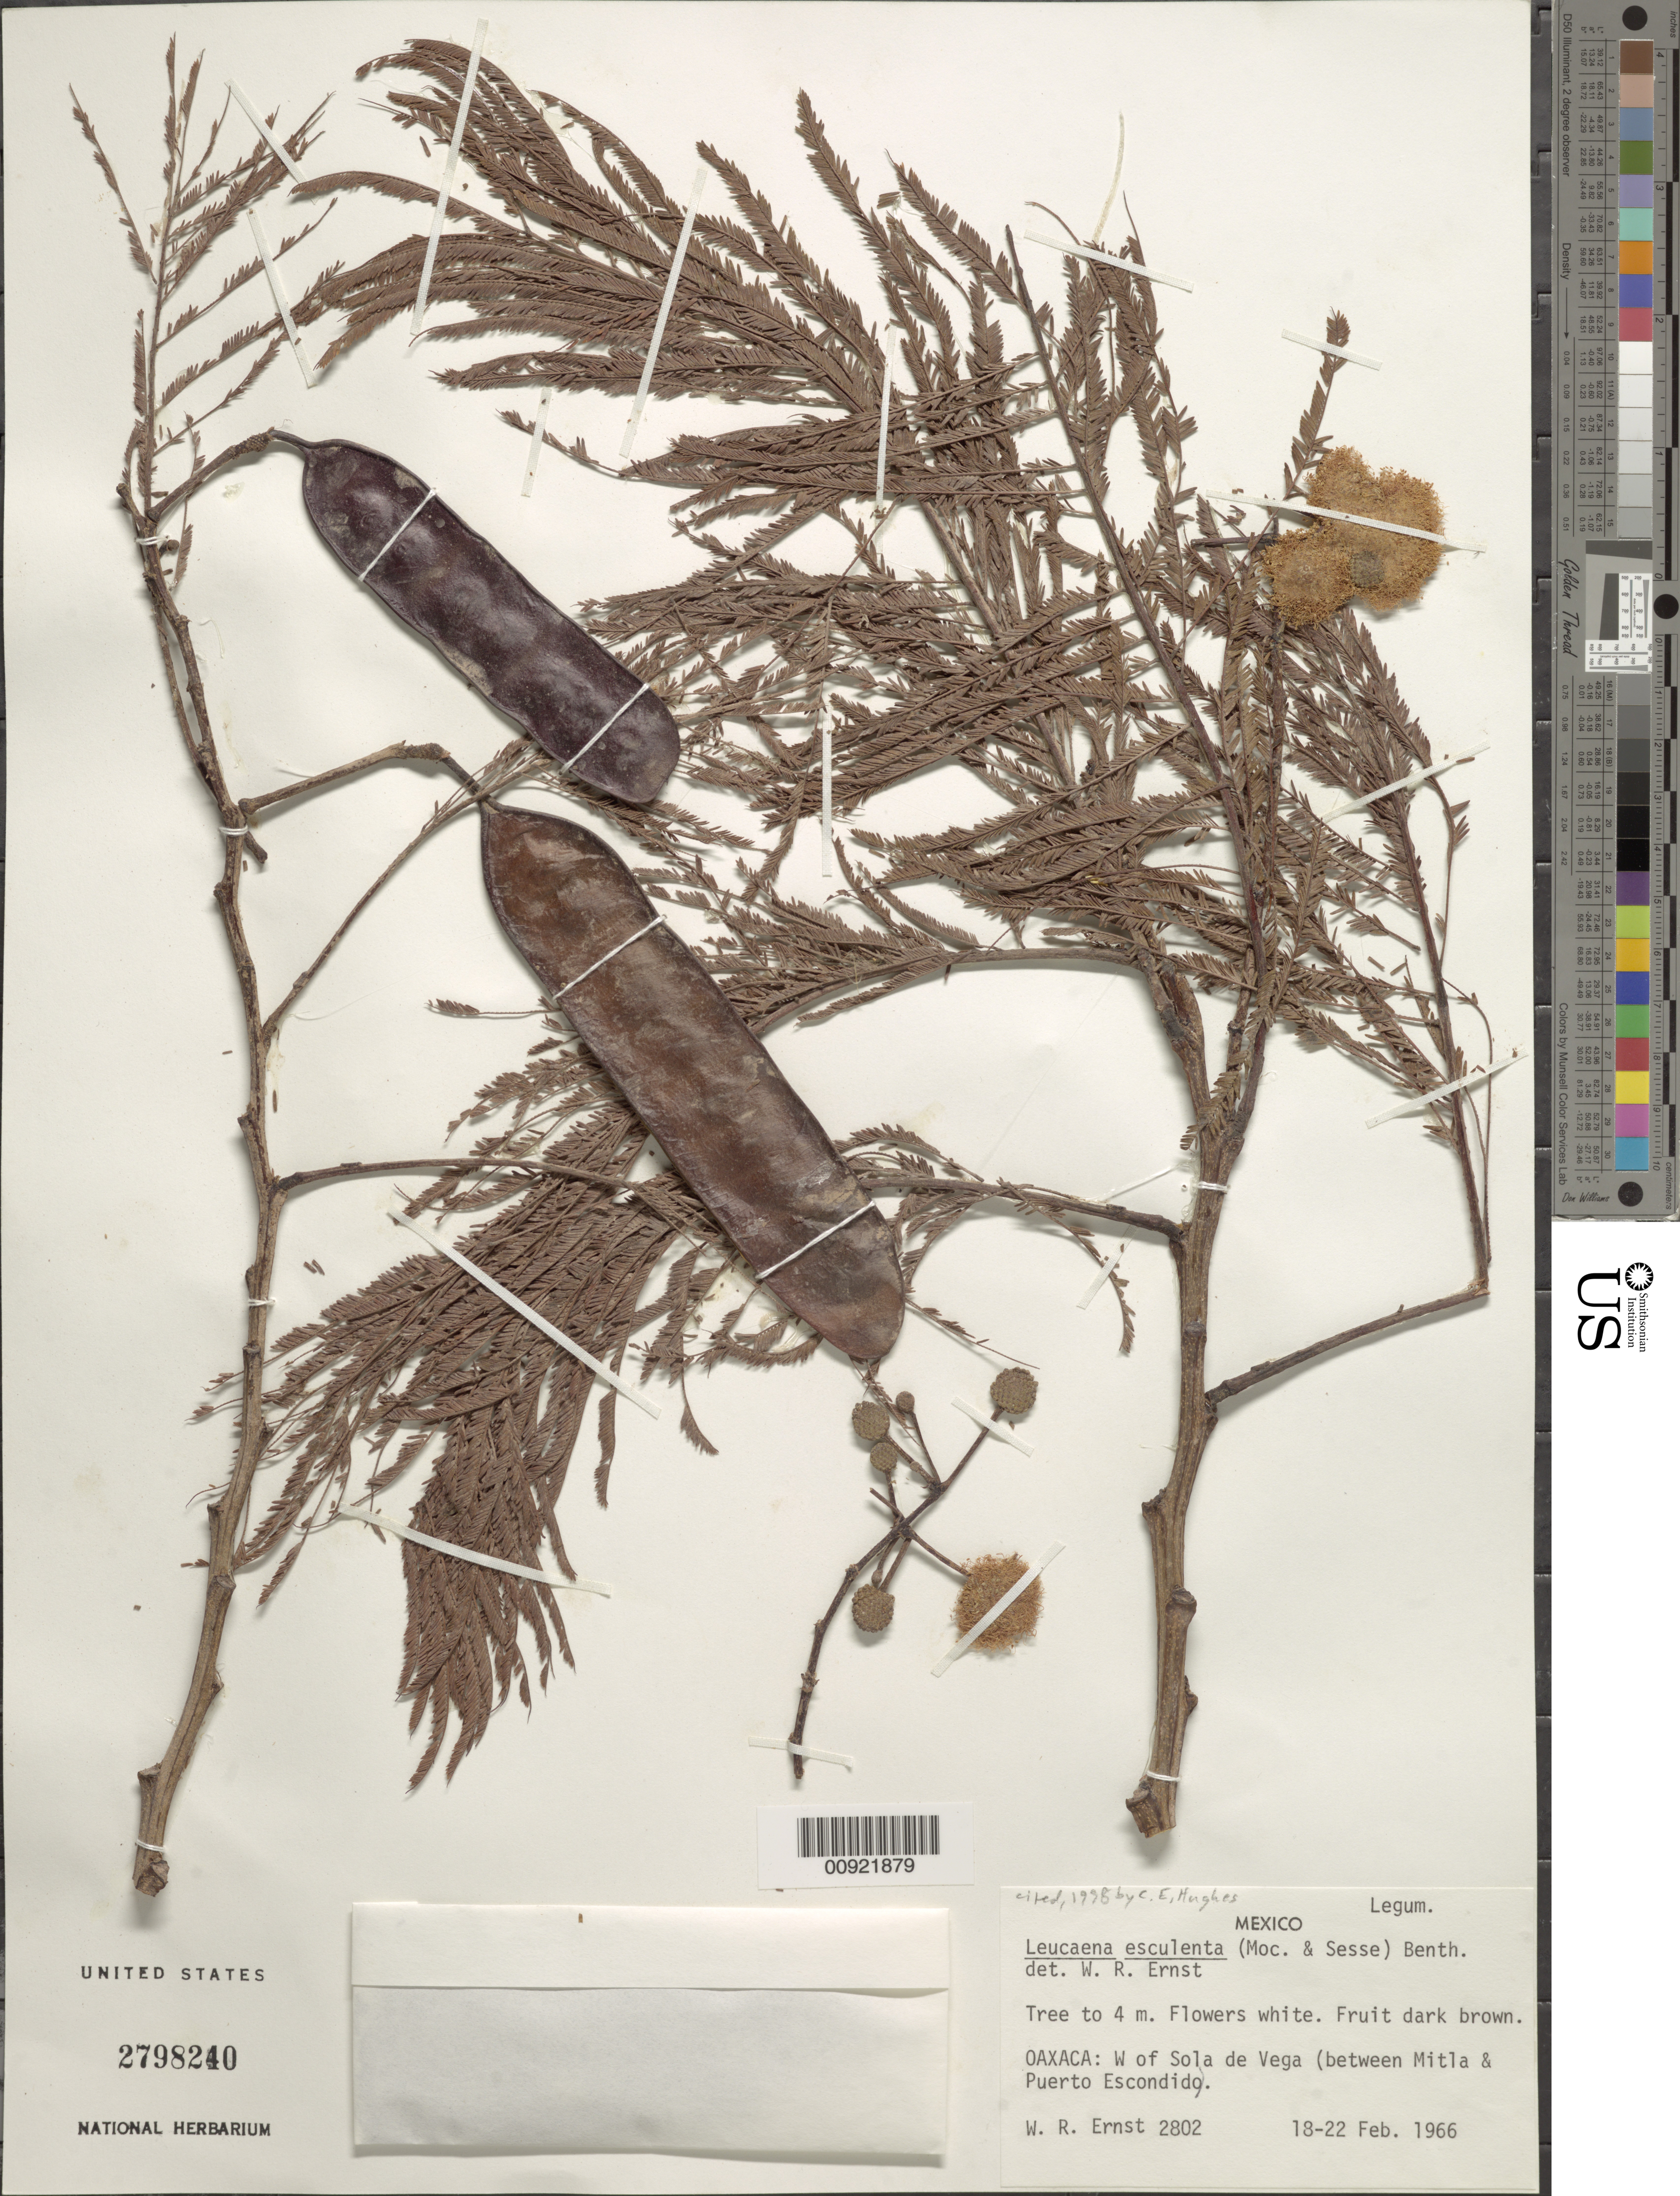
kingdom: Plantae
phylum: Tracheophyta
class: Magnoliopsida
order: Fabales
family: Fabaceae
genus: Leucaena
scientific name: Leucaena esculenta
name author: (Moc. & Sessé ex DC.) Benth.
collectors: W. R. Ernst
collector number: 2802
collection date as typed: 18 Feb 1966 to 22 Feb 1966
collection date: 1966-02-18/1966-02-22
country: Mexico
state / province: Oaxaca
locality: Oaxaca: W of Sola de Vega (between Mitla & Puerto Escondido).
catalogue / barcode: US 2798240